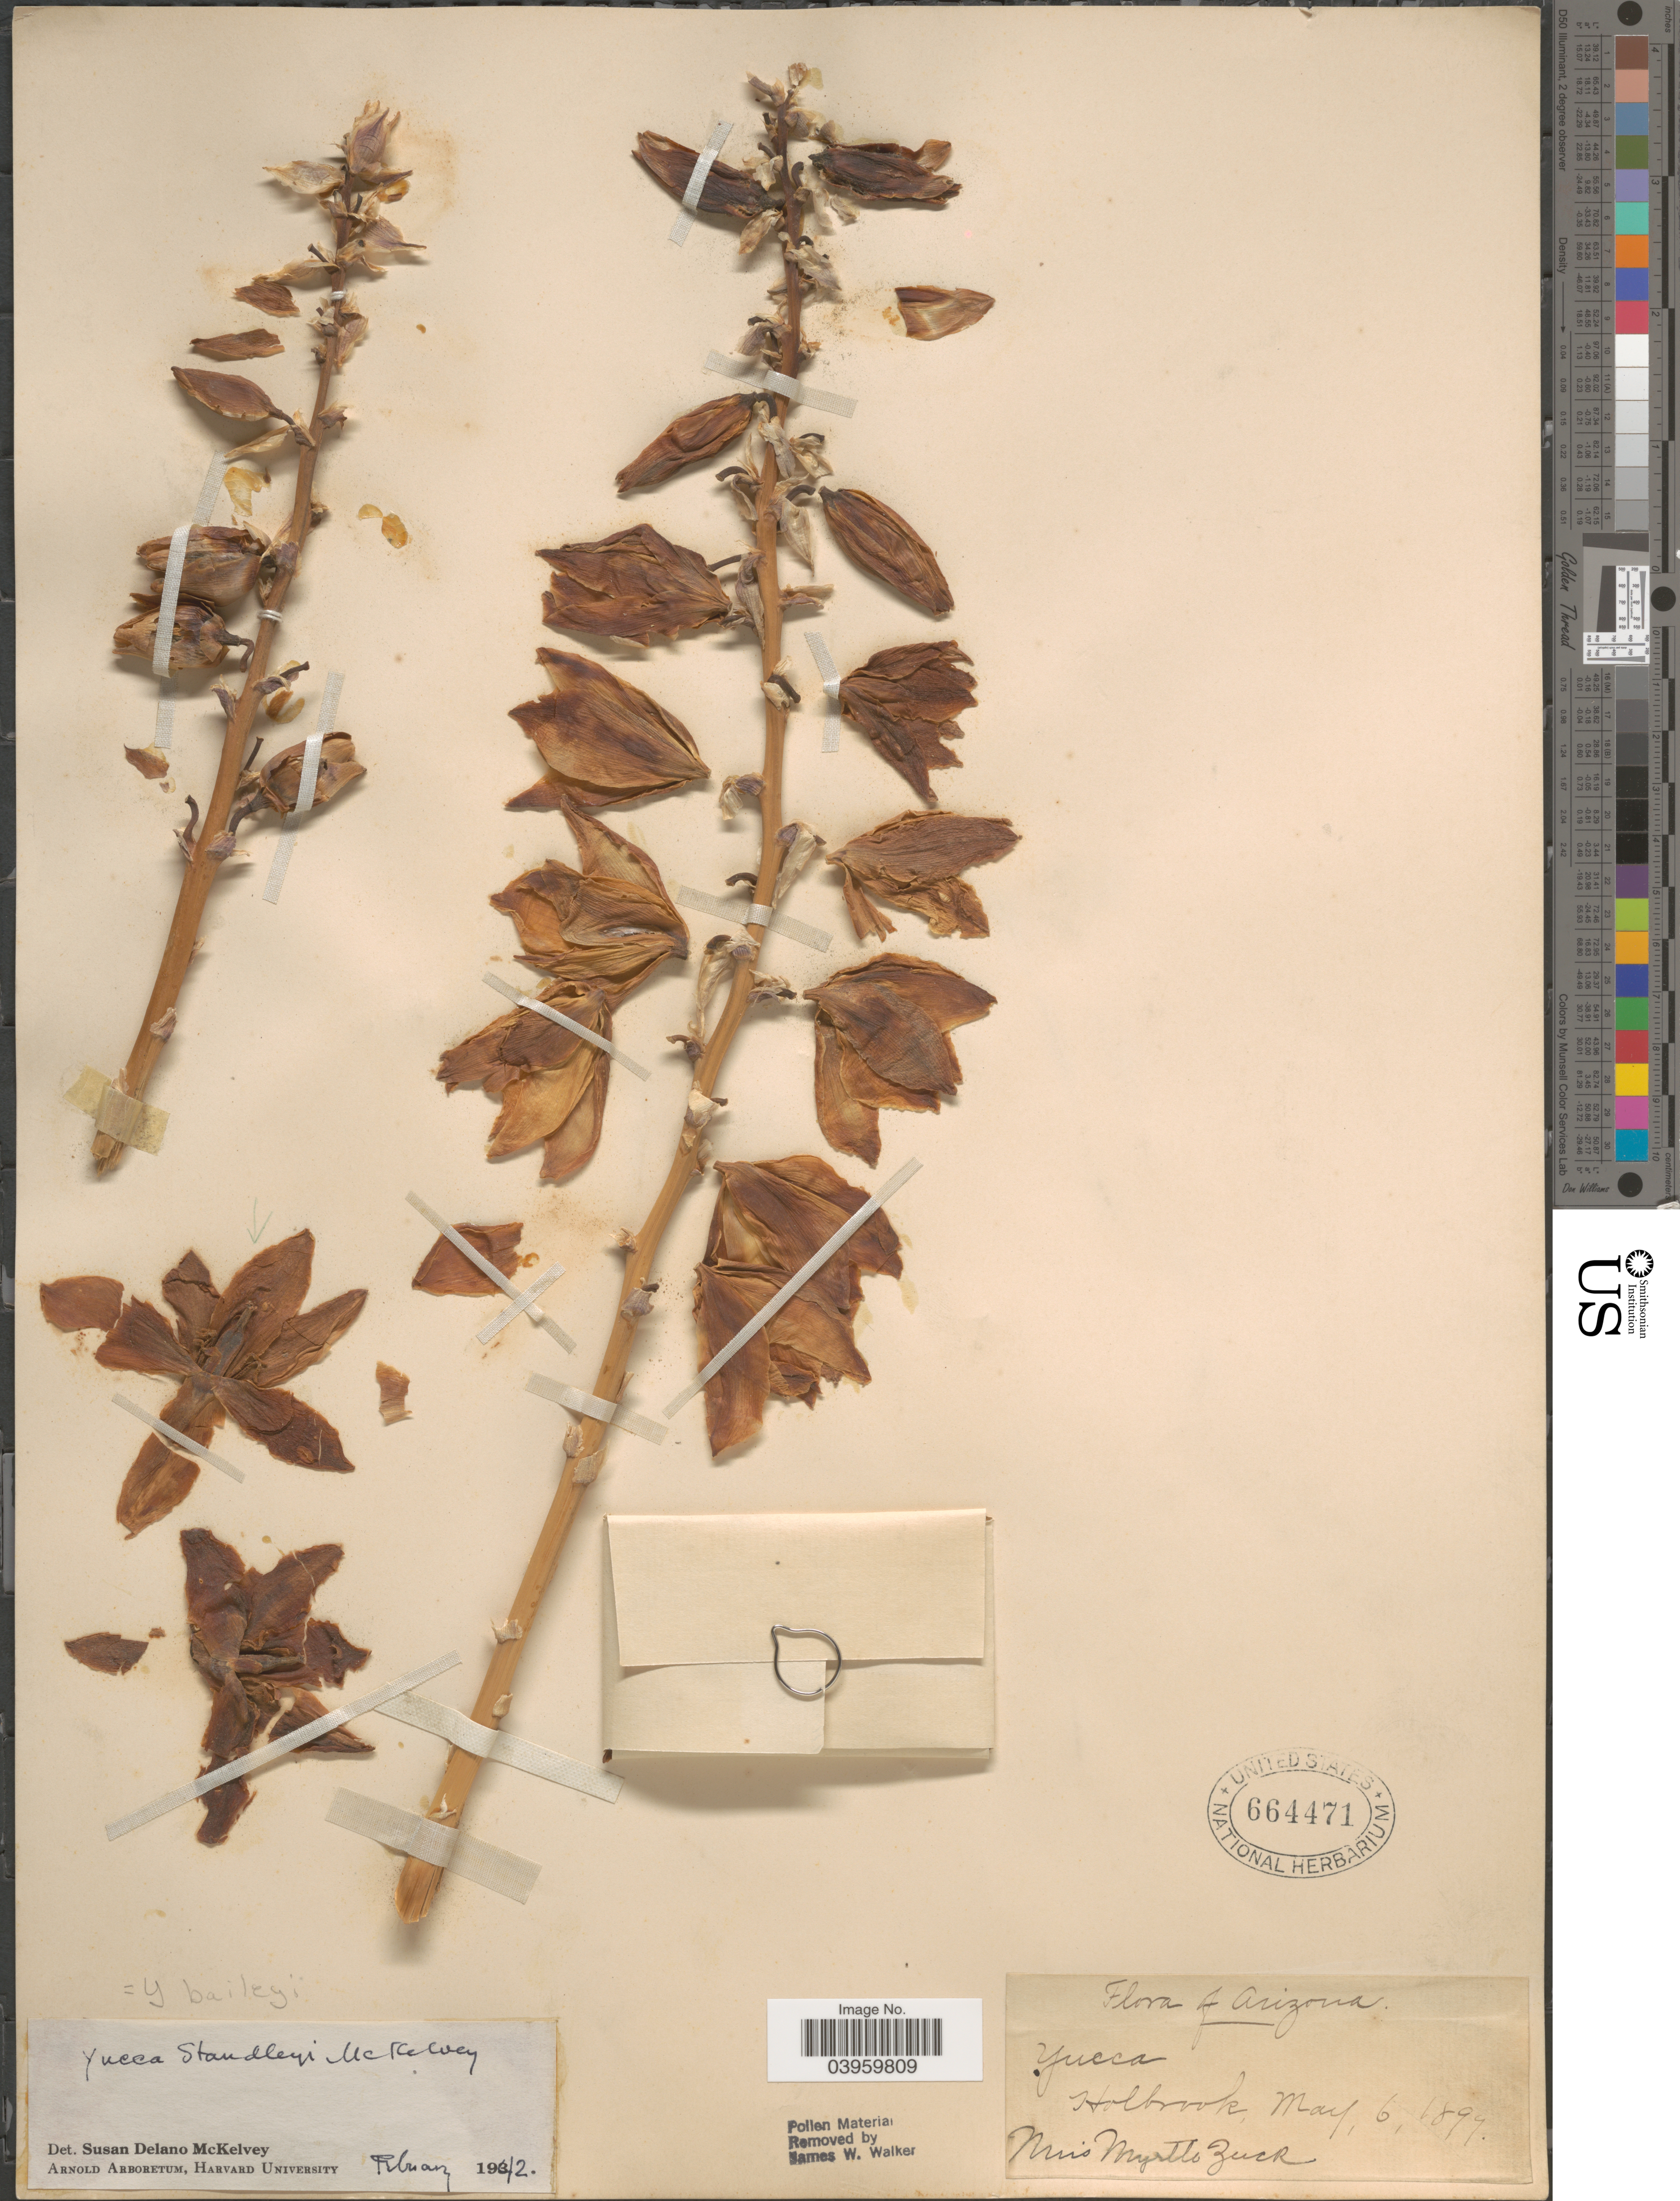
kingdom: Plantae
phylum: Tracheophyta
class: Liliopsida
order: Asparagales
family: Asparagaceae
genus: Yucca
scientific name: Yucca baileyi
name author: Wooton & Standl.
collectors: M. Zuck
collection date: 1899-05-06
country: United States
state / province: Arizona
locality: Holbrook.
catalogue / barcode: US 664471